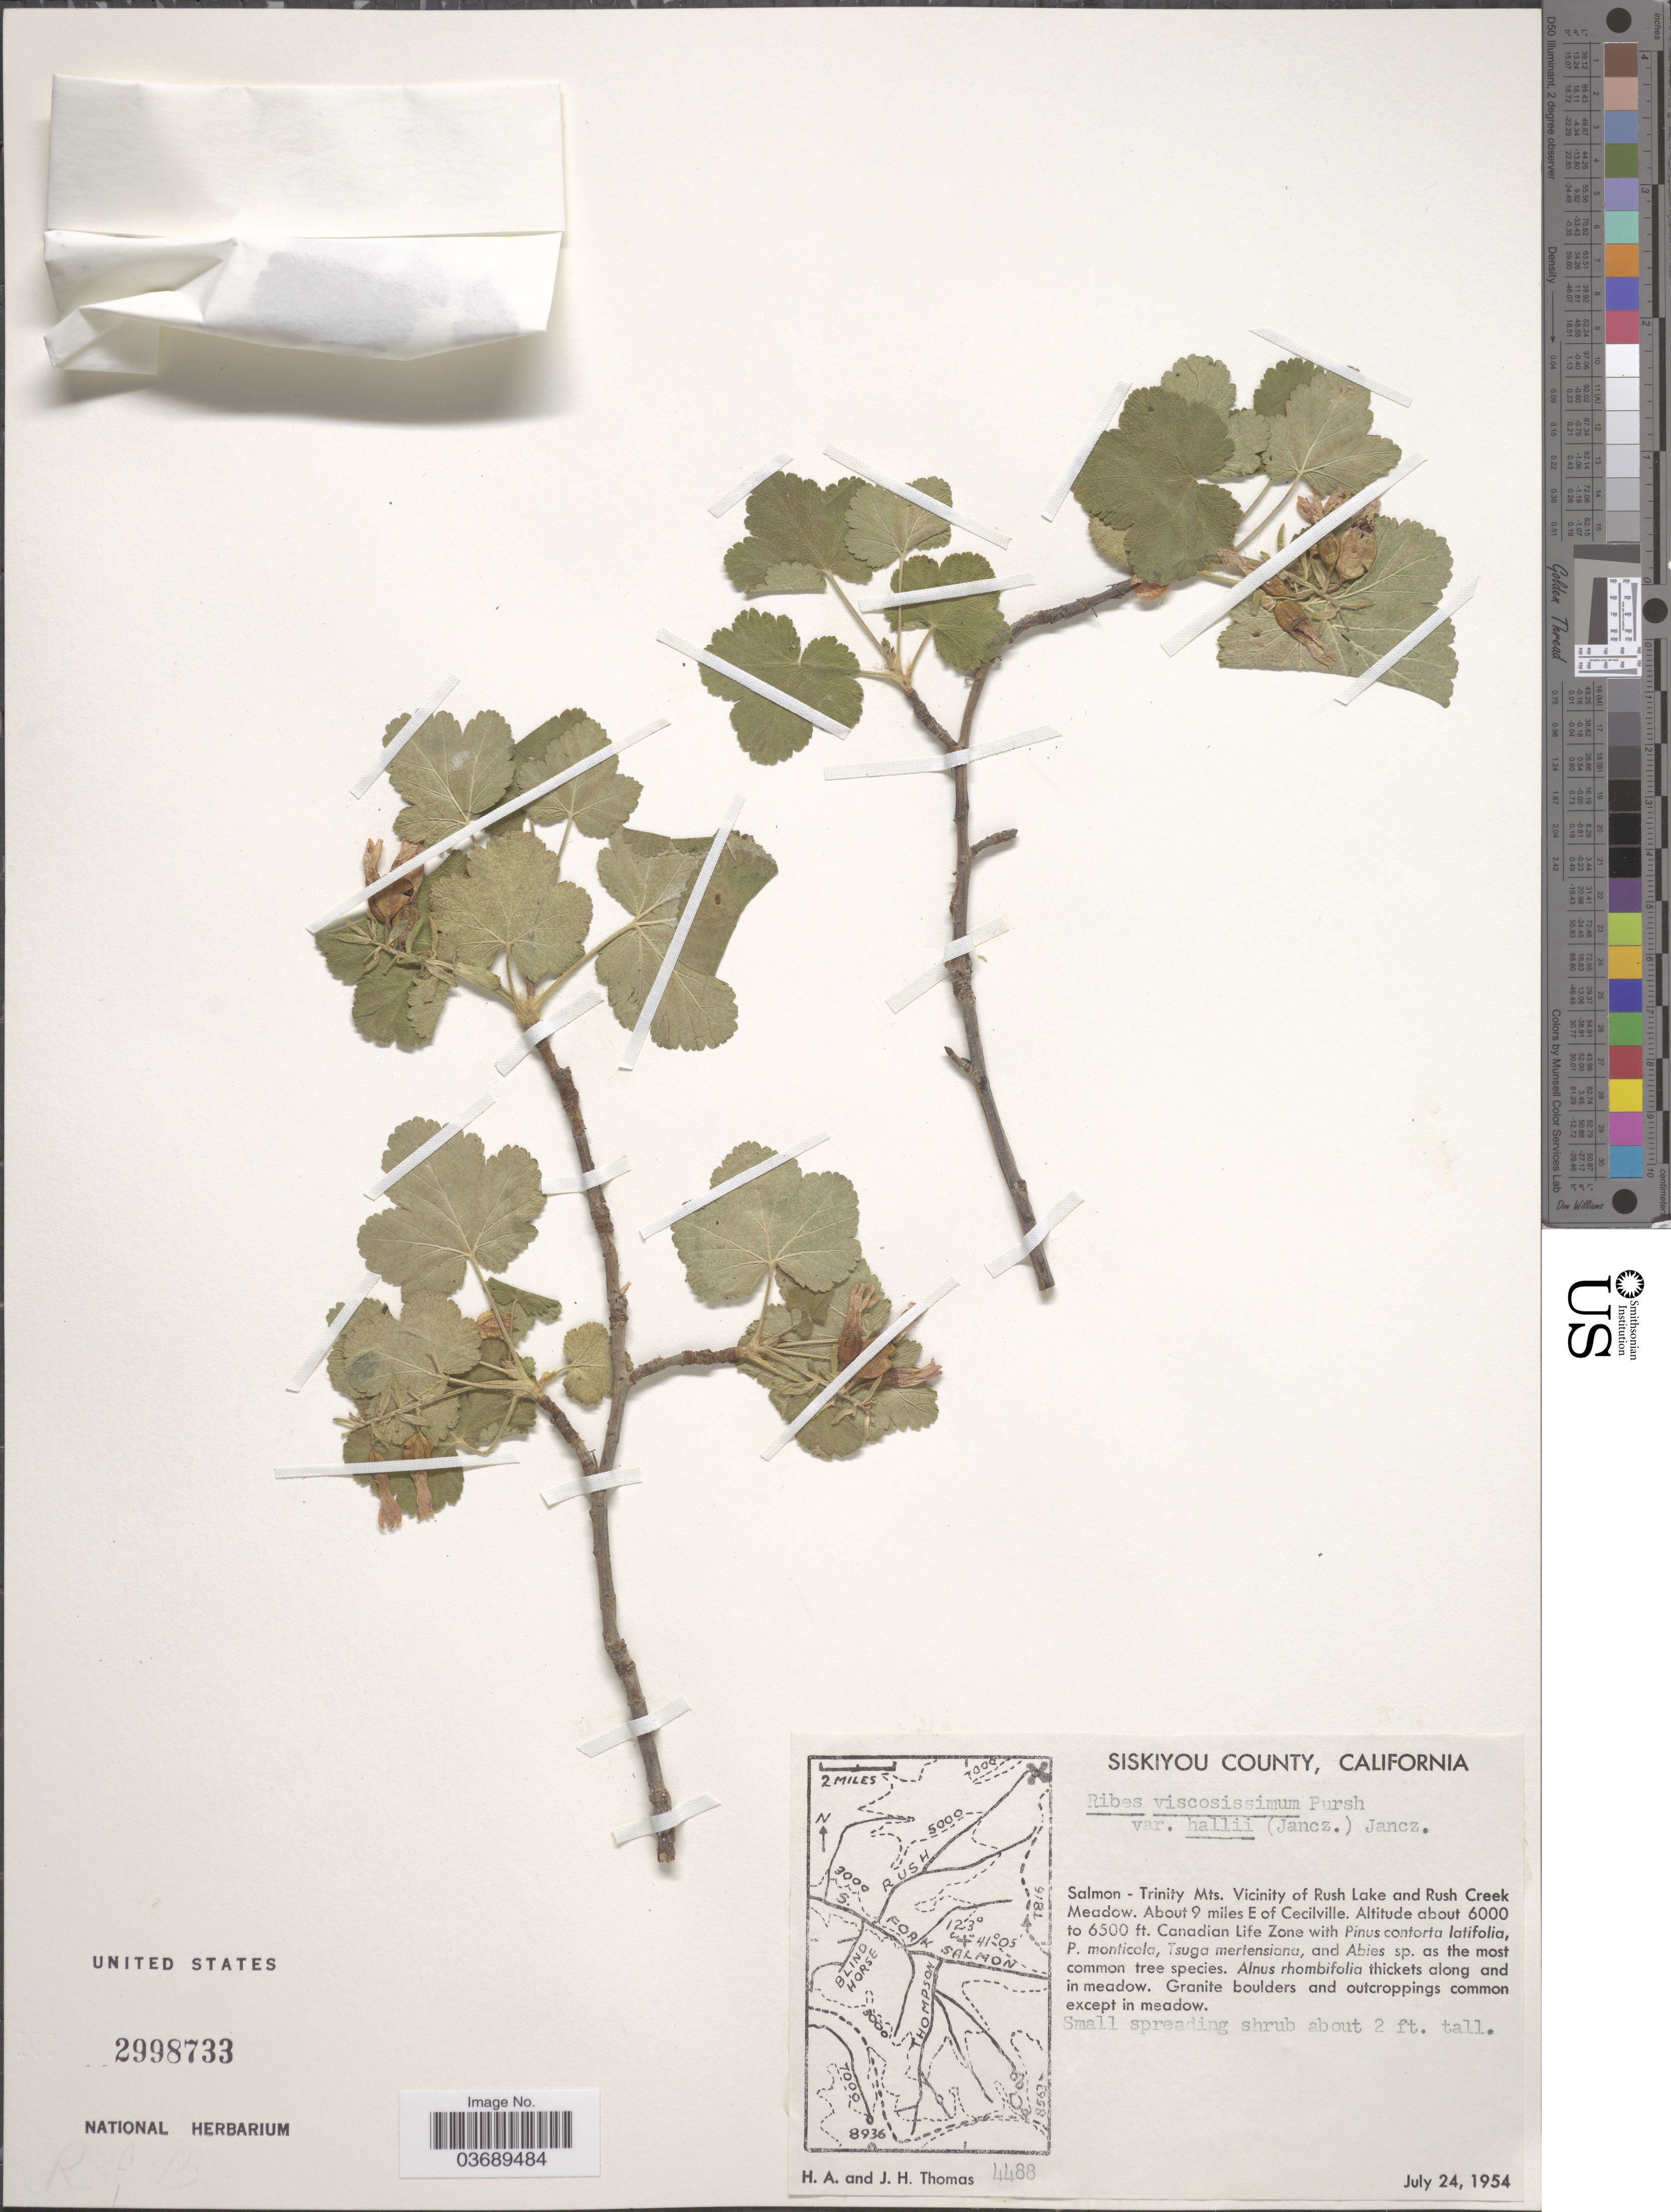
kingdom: Plantae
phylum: Tracheophyta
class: Magnoliopsida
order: Saxifragales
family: Grossulariaceae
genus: Ribes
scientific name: Ribes viscosissimum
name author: Pursh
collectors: H. Thomas & J. H. Thomas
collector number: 4488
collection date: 1954-07-24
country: United States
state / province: California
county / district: Siskiyou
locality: Siskiyou County. Salmon - Trinity Mts. Vicinity of Rush Lake and Rush Creek Meadow. About 9 miles E of Cecilville. Canadian Life Zone.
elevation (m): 1829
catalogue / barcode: US 2998733